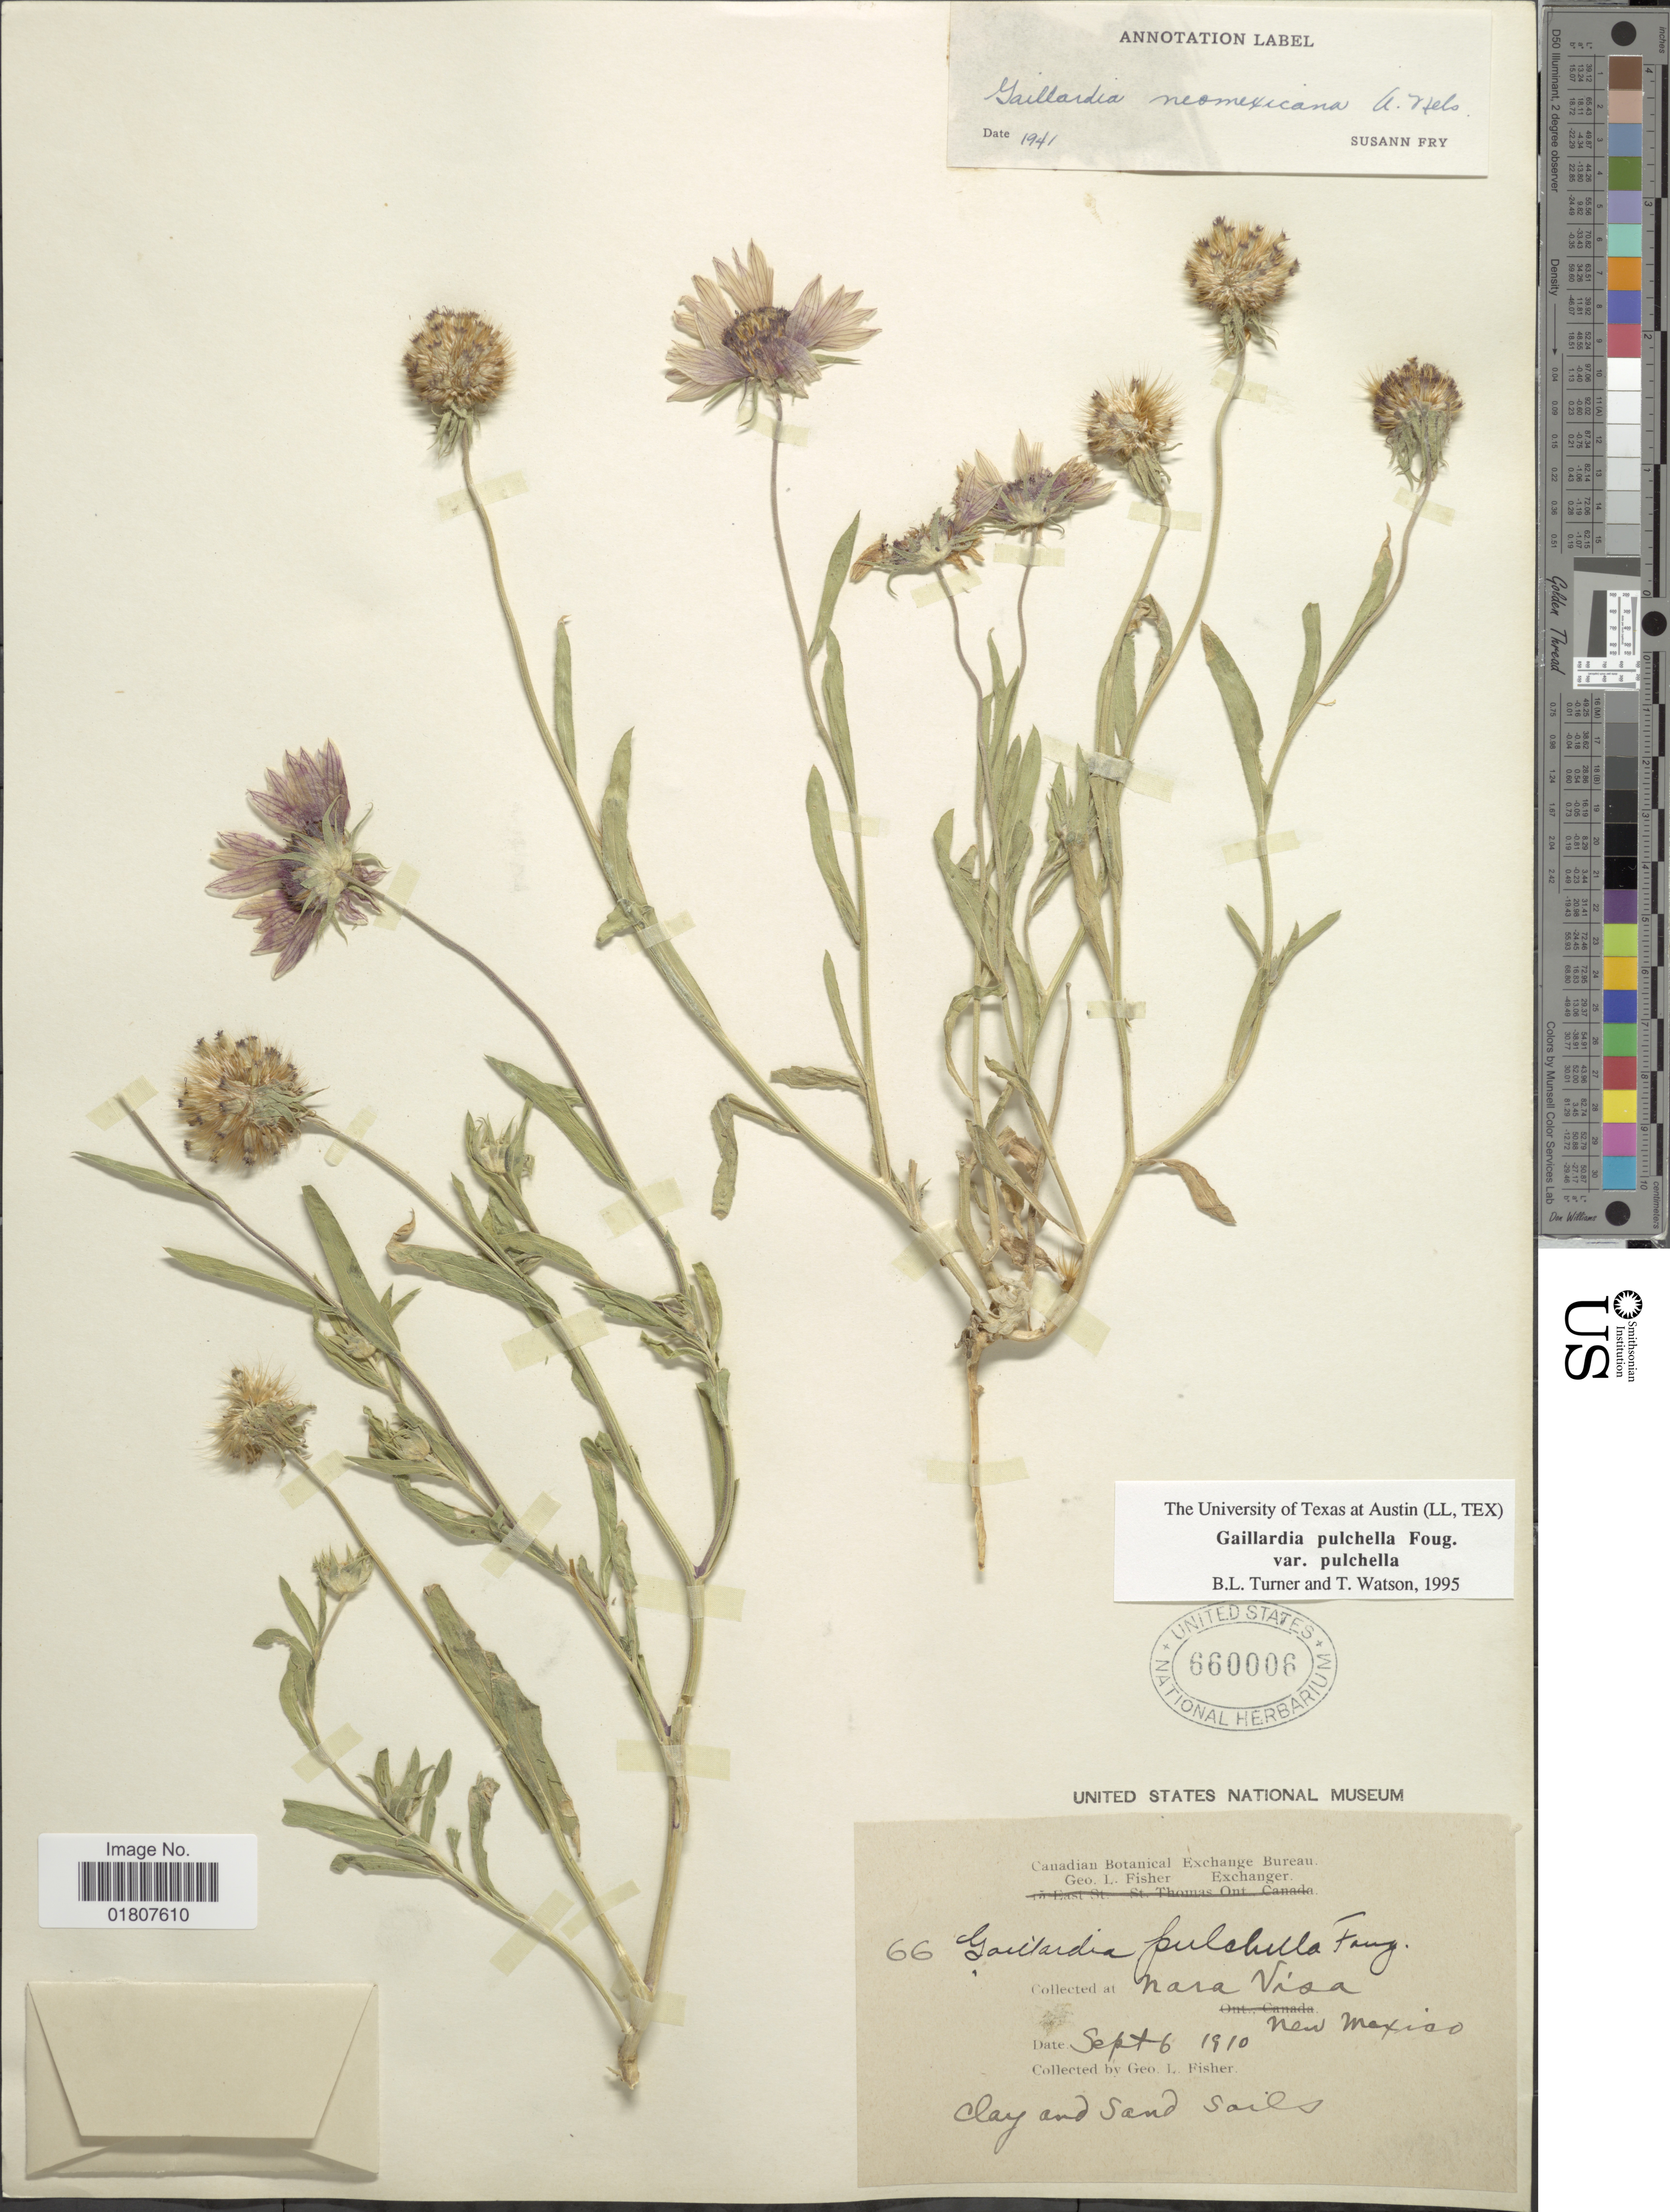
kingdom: Plantae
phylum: Tracheophyta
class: Magnoliopsida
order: Asterales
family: Asteraceae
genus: Gaillardia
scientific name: Gaillardia pulchella var. pulchella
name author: Foug.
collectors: G. L. Fisher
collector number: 66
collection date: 1910-09-06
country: United States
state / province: New Mexico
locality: Nara Visa, New Mexico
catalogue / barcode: US 660006